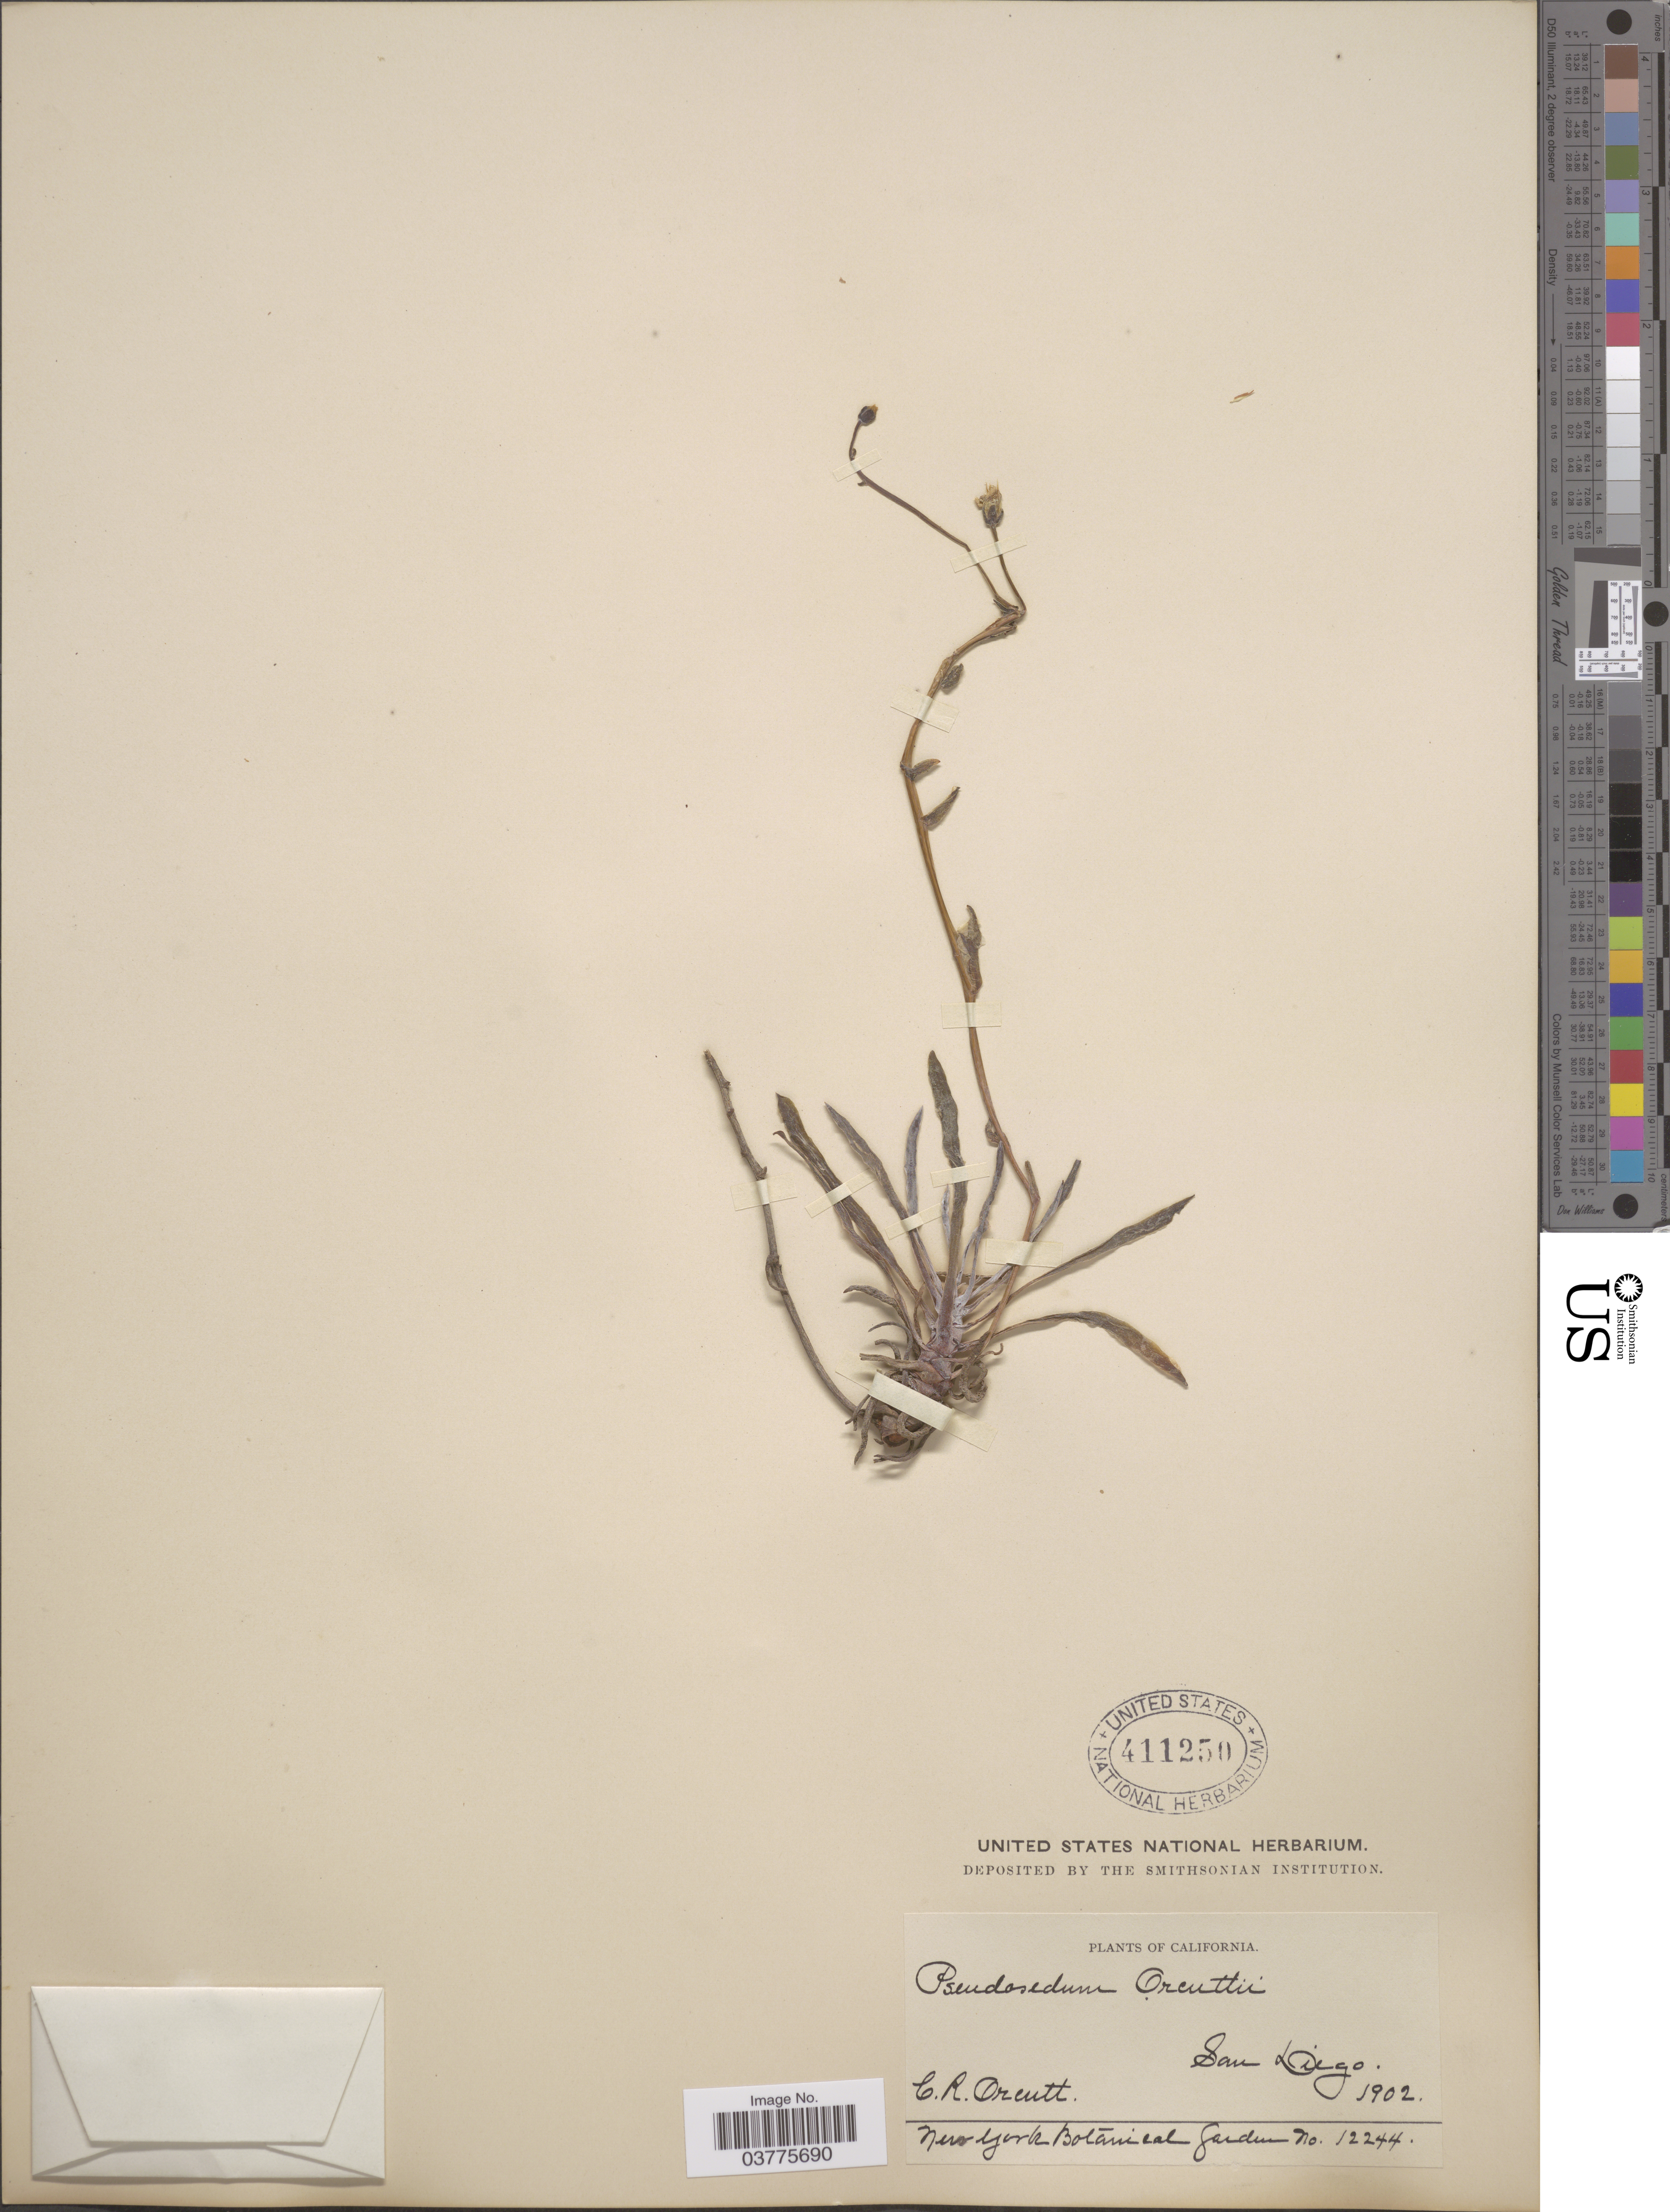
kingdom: Plantae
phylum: Tracheophyta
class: Magnoliopsida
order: Saxifragales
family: Crassulaceae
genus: Dudleya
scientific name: Dudleya attenuata subsp. orcuttii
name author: (Rose) Moran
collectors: C. R. Orcutt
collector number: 12244?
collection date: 1902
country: United States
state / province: California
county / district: San Diego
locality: San Diego. New York Botanical Garden?.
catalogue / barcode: US 411250